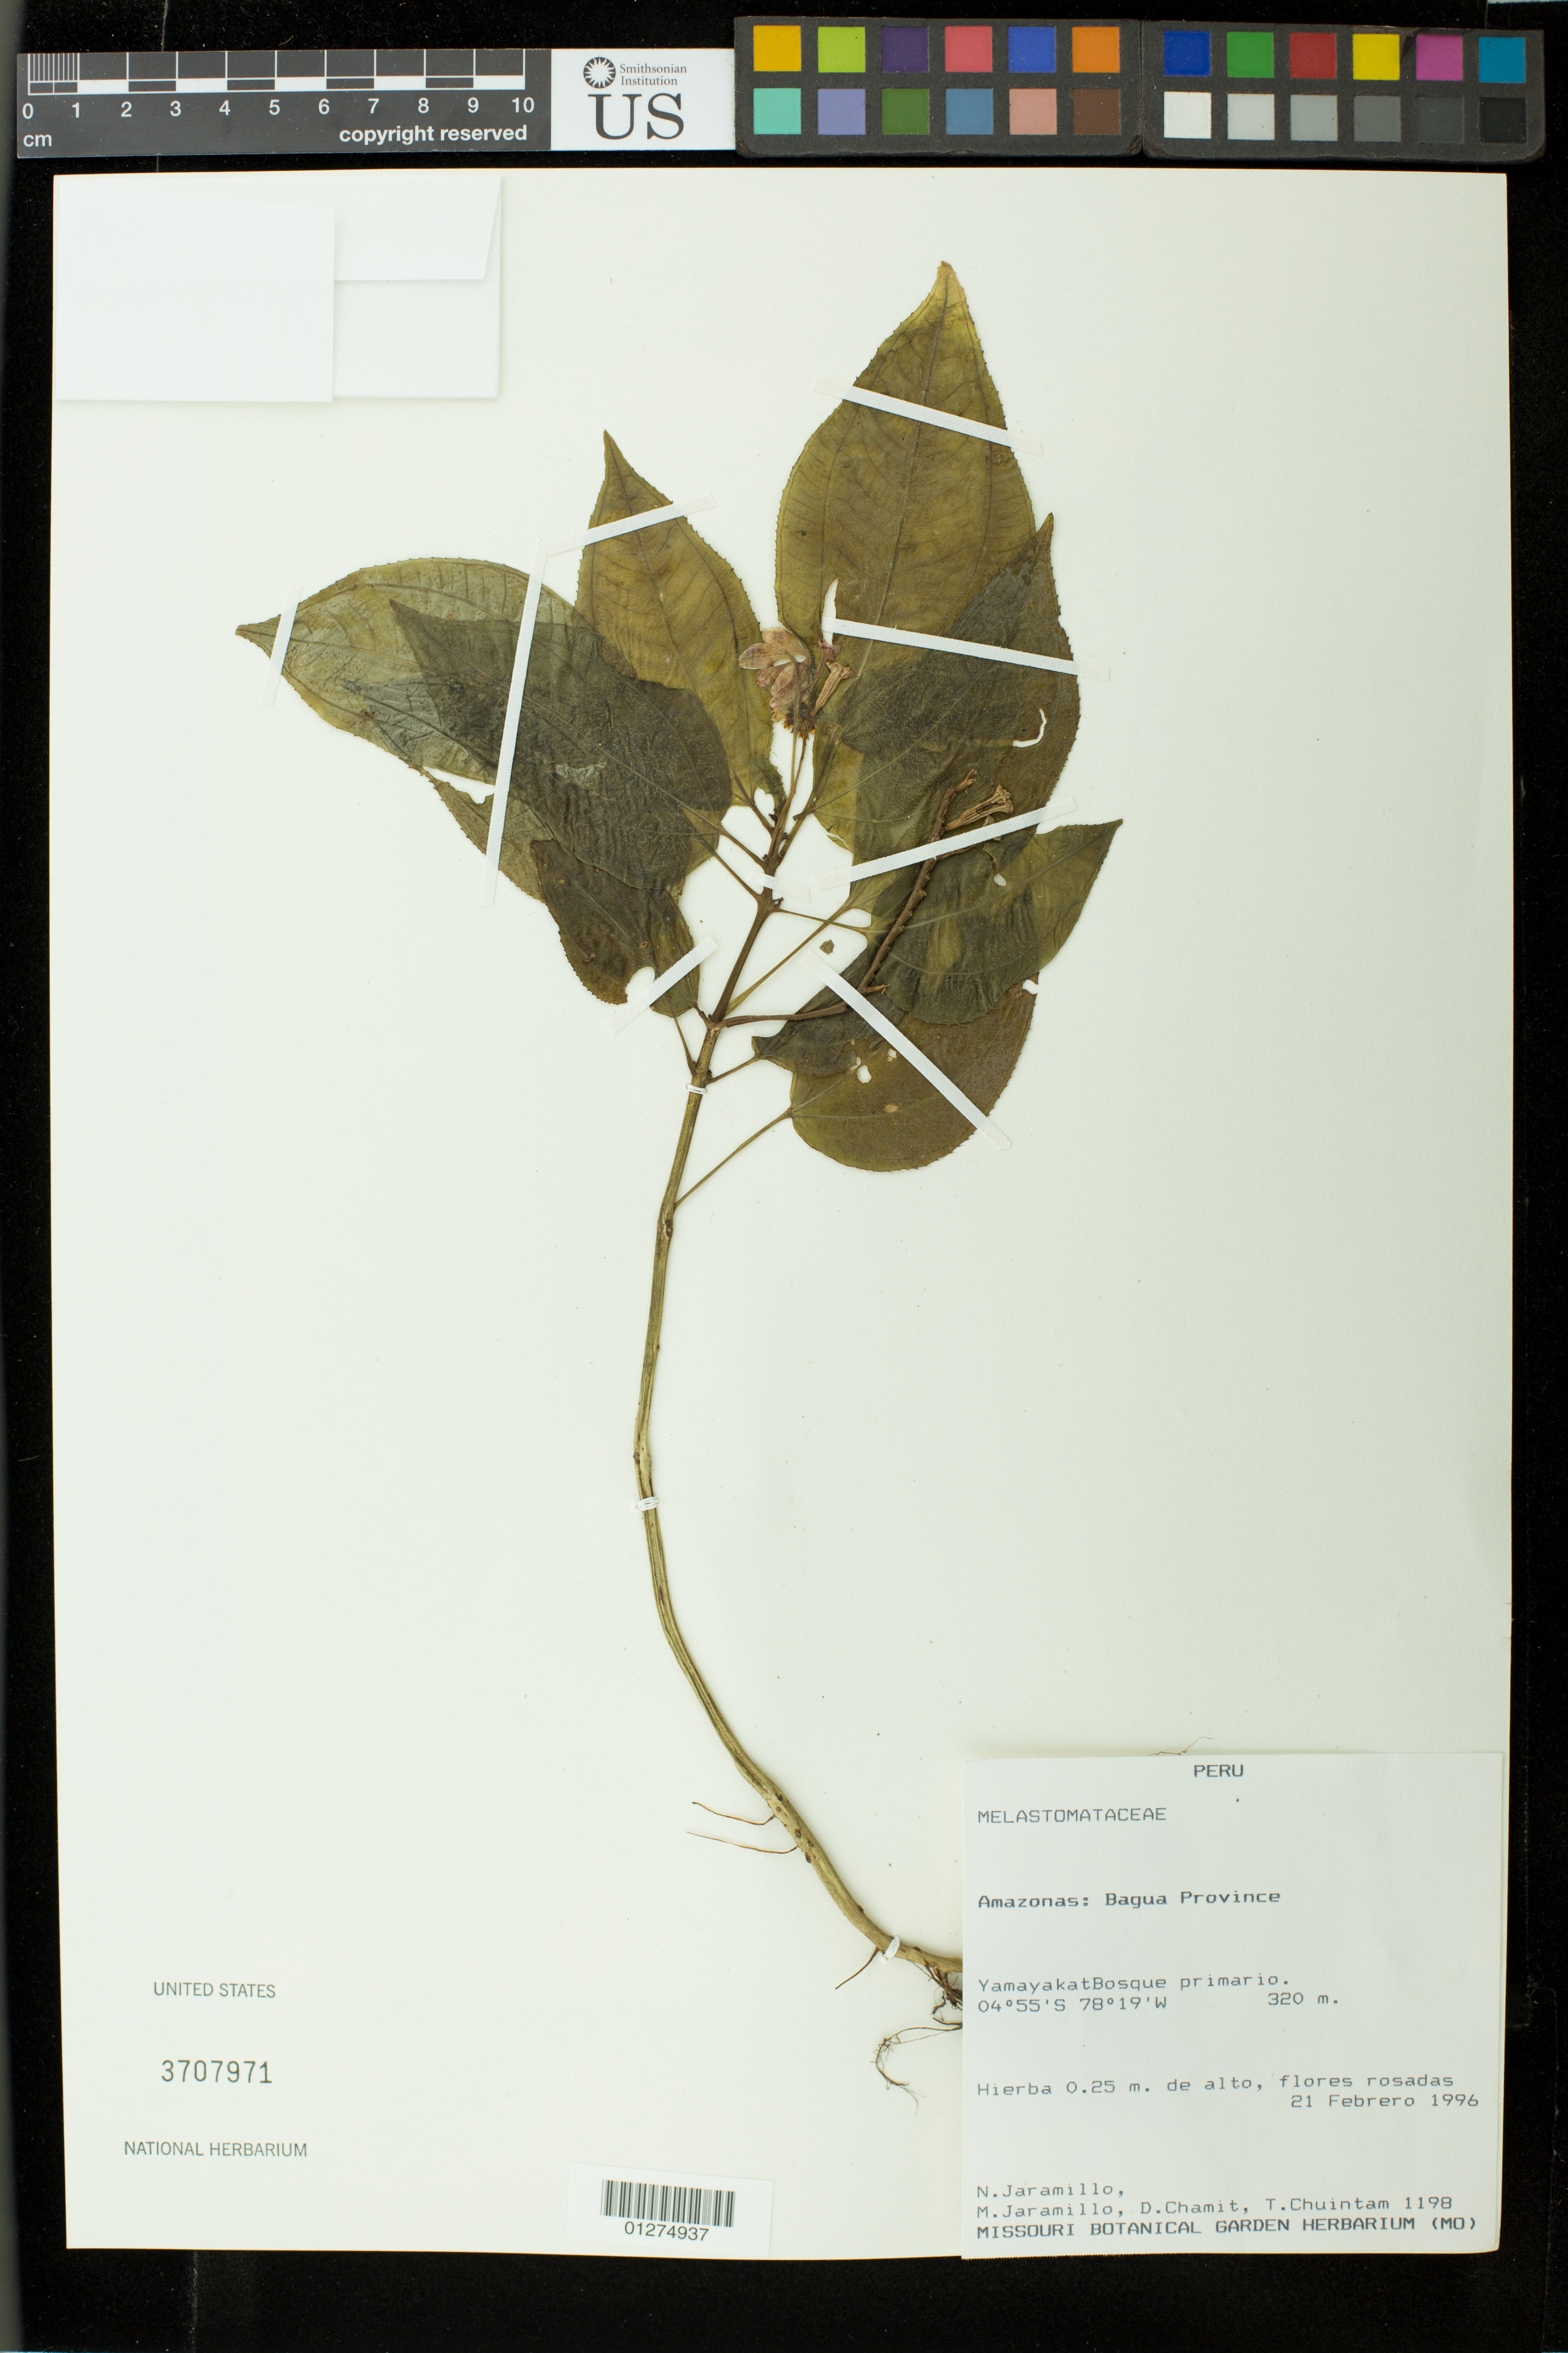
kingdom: Plantae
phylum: Tracheophyta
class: Magnoliopsida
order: Myrtales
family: Melastomataceae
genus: Salpinga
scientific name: Salpinga secunda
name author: Schrank & Mart. ex DC.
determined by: Michelangeli, F. A.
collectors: N. Jaramillo, M. Jaramillo, D. Chamit & T. Chuintam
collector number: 1198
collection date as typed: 21 Feb 1996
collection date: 1996-02-21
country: Peru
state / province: Amazonas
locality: Prov. Bagua; Yamayakat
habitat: bosque primario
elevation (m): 320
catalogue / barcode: US 3707971